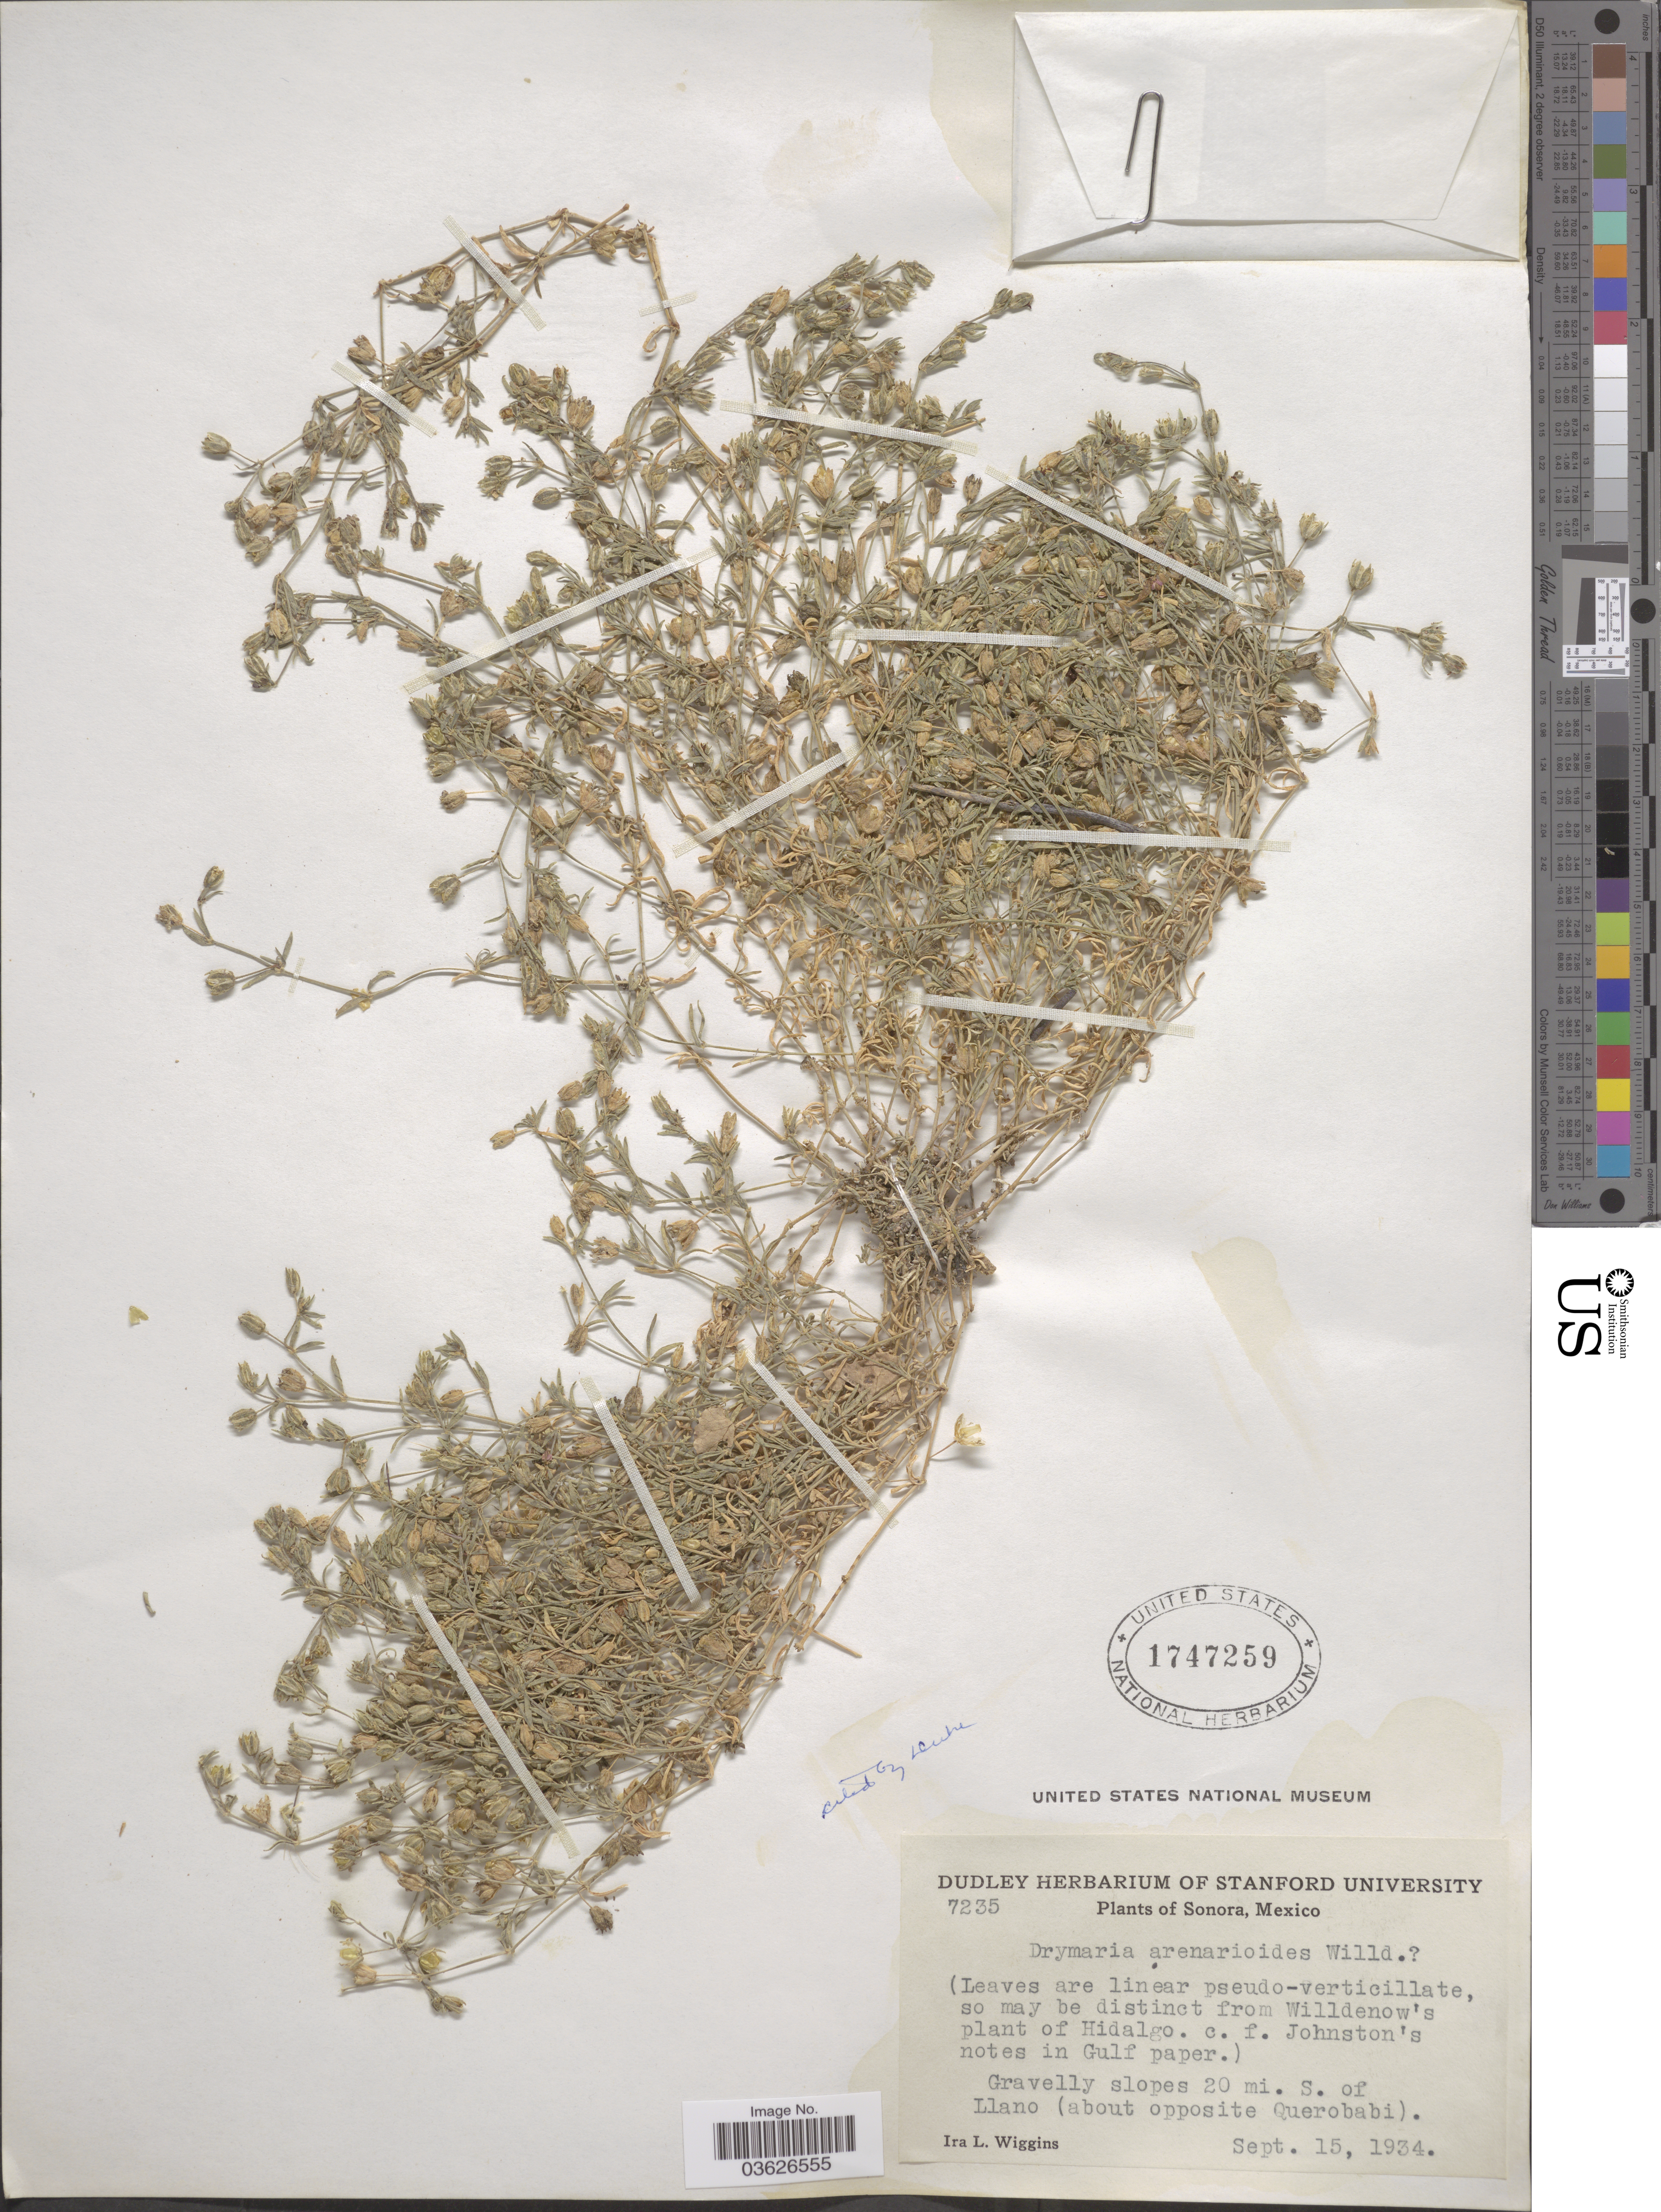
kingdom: Plantae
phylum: Tracheophyta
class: Magnoliopsida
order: Caryophyllales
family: Caryophyllaceae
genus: Drymaria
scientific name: Drymaria arenarioides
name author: Willd. ex Roem. & Schult.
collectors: I. L. Wiggins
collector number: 7235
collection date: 1934-09-15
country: Mexico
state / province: Sonora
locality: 20 mi. S. of Llano (about opposite Querobabi).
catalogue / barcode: US 1747259